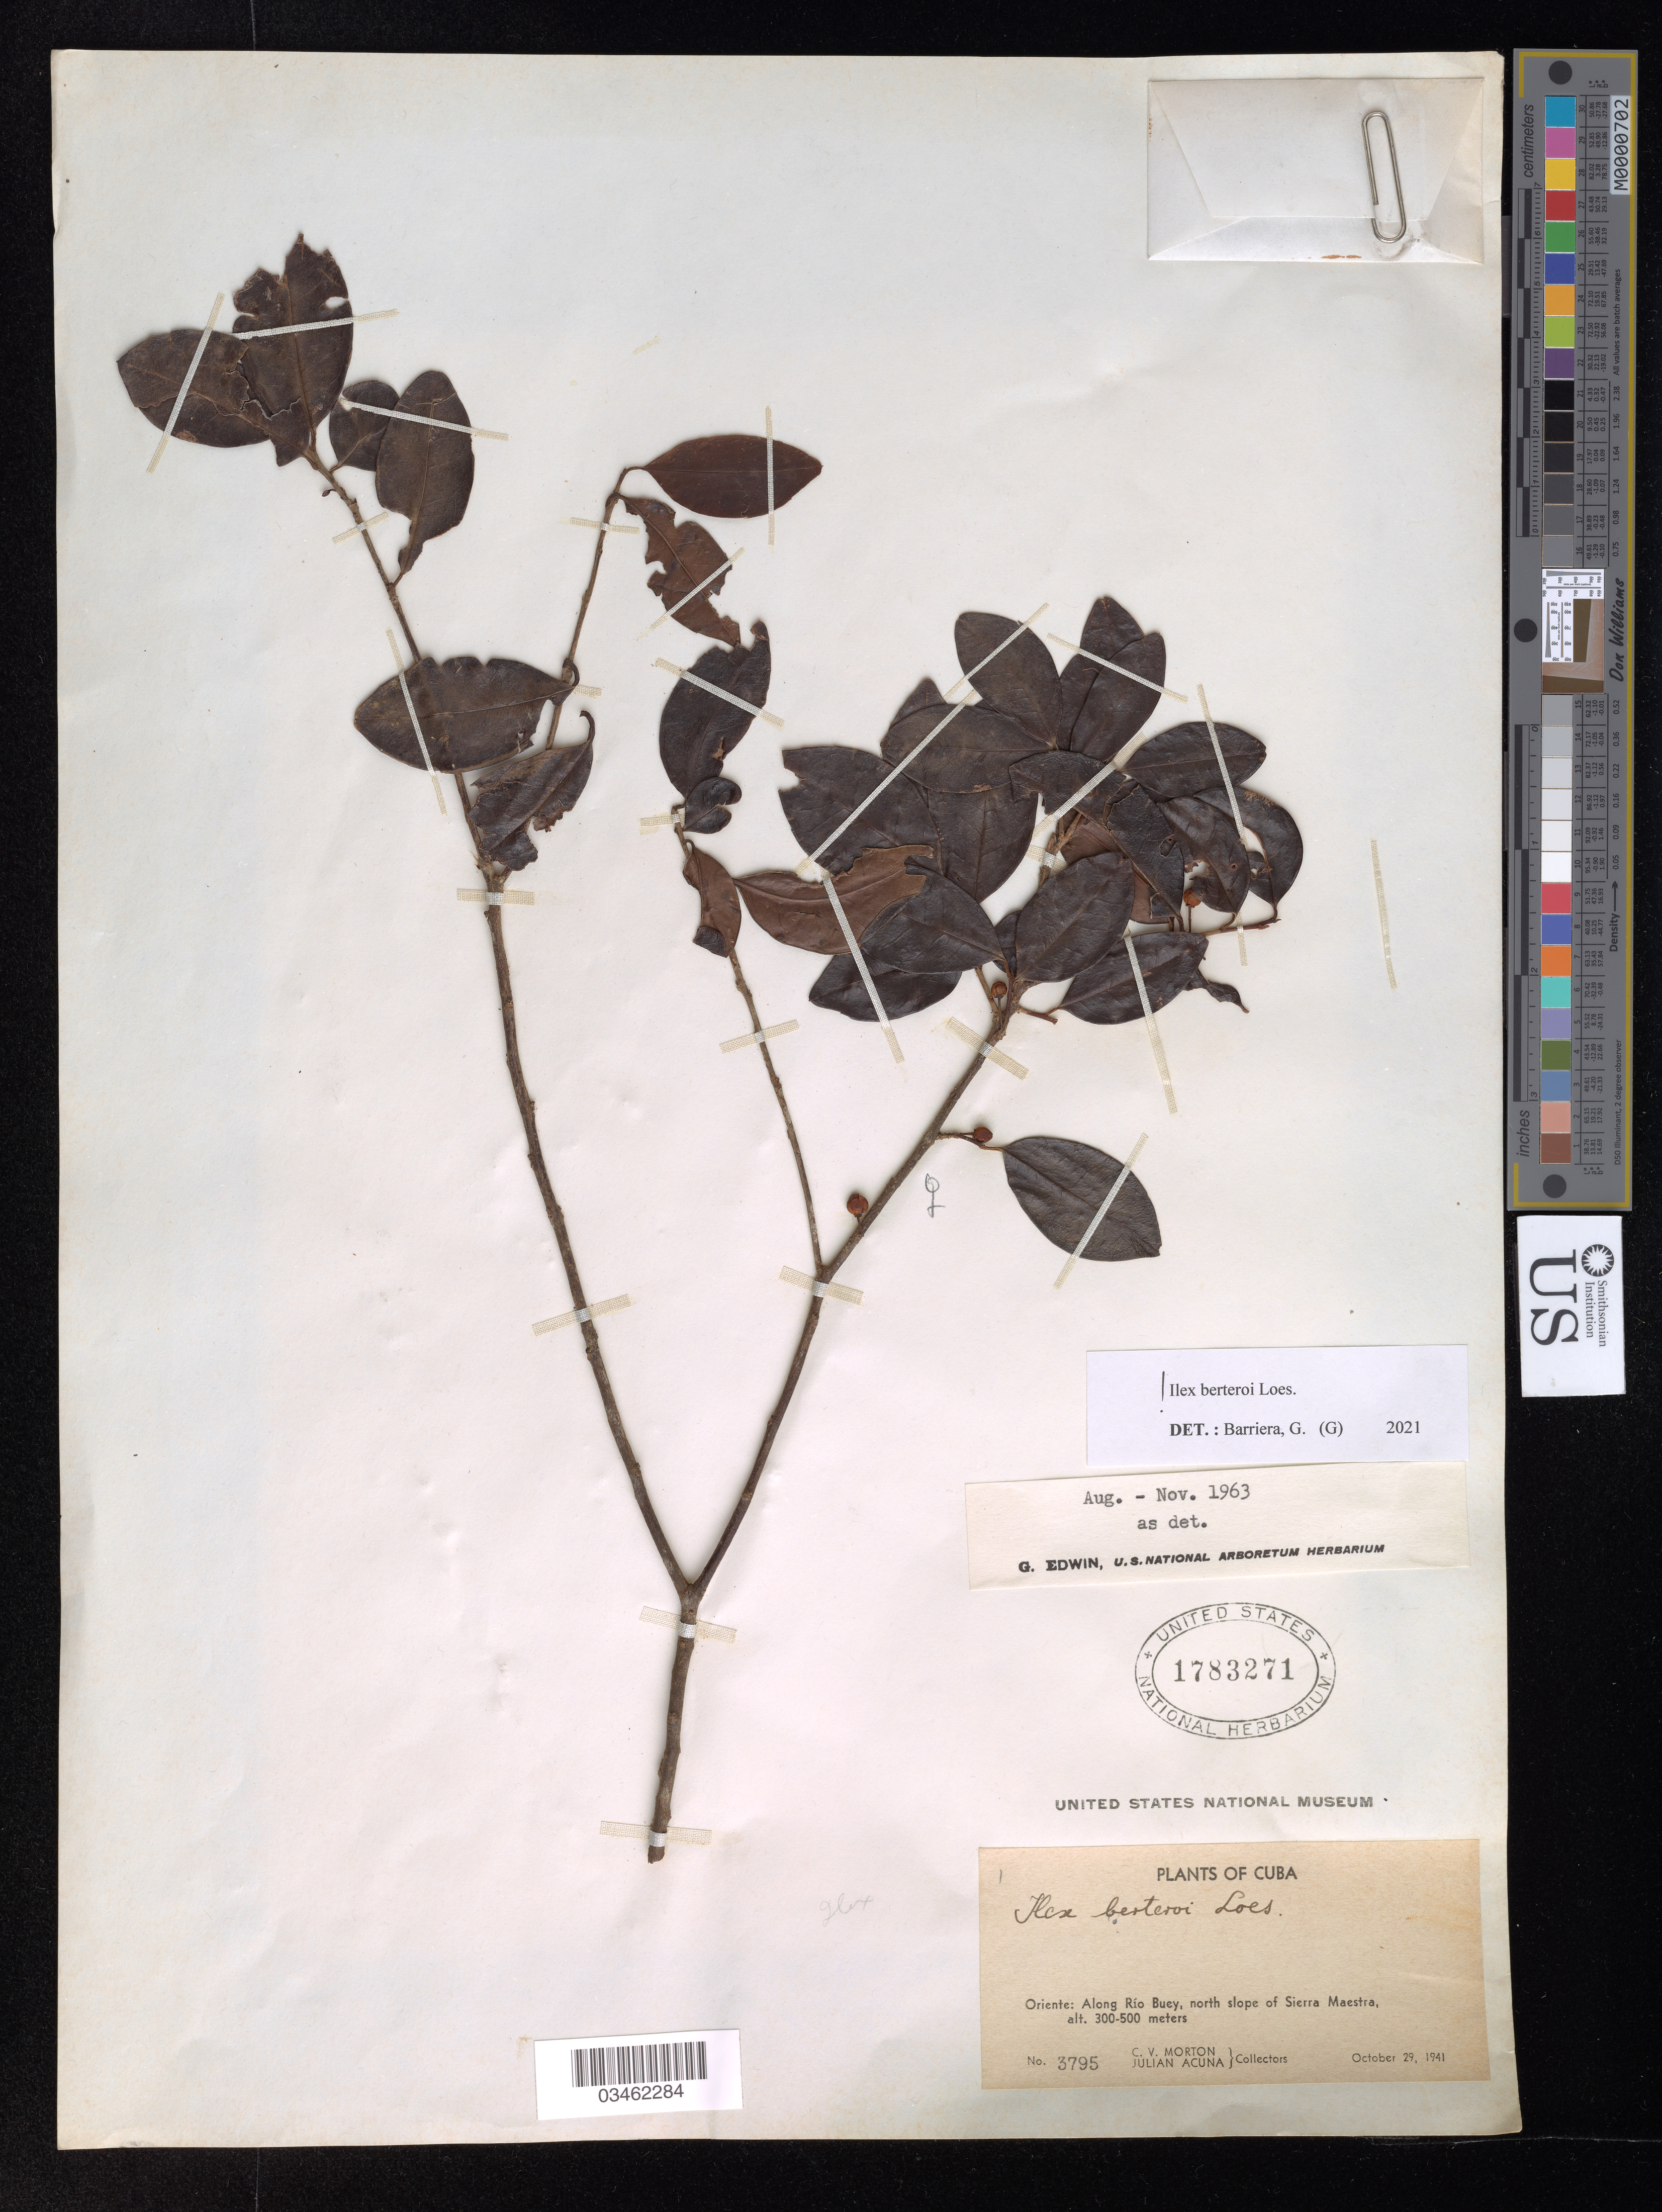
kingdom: Plantae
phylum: Tracheophyta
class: Magnoliopsida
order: Aquifoliales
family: Aquifoliaceae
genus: Ilex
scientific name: Ilex berteroi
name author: Loes.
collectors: C. V. Morton & J. Acuña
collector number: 3795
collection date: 1941-10-29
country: Cuba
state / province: Oriente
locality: Along Río Buey, north slope of Sierra Maestra.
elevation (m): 300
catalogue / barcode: US 1783271